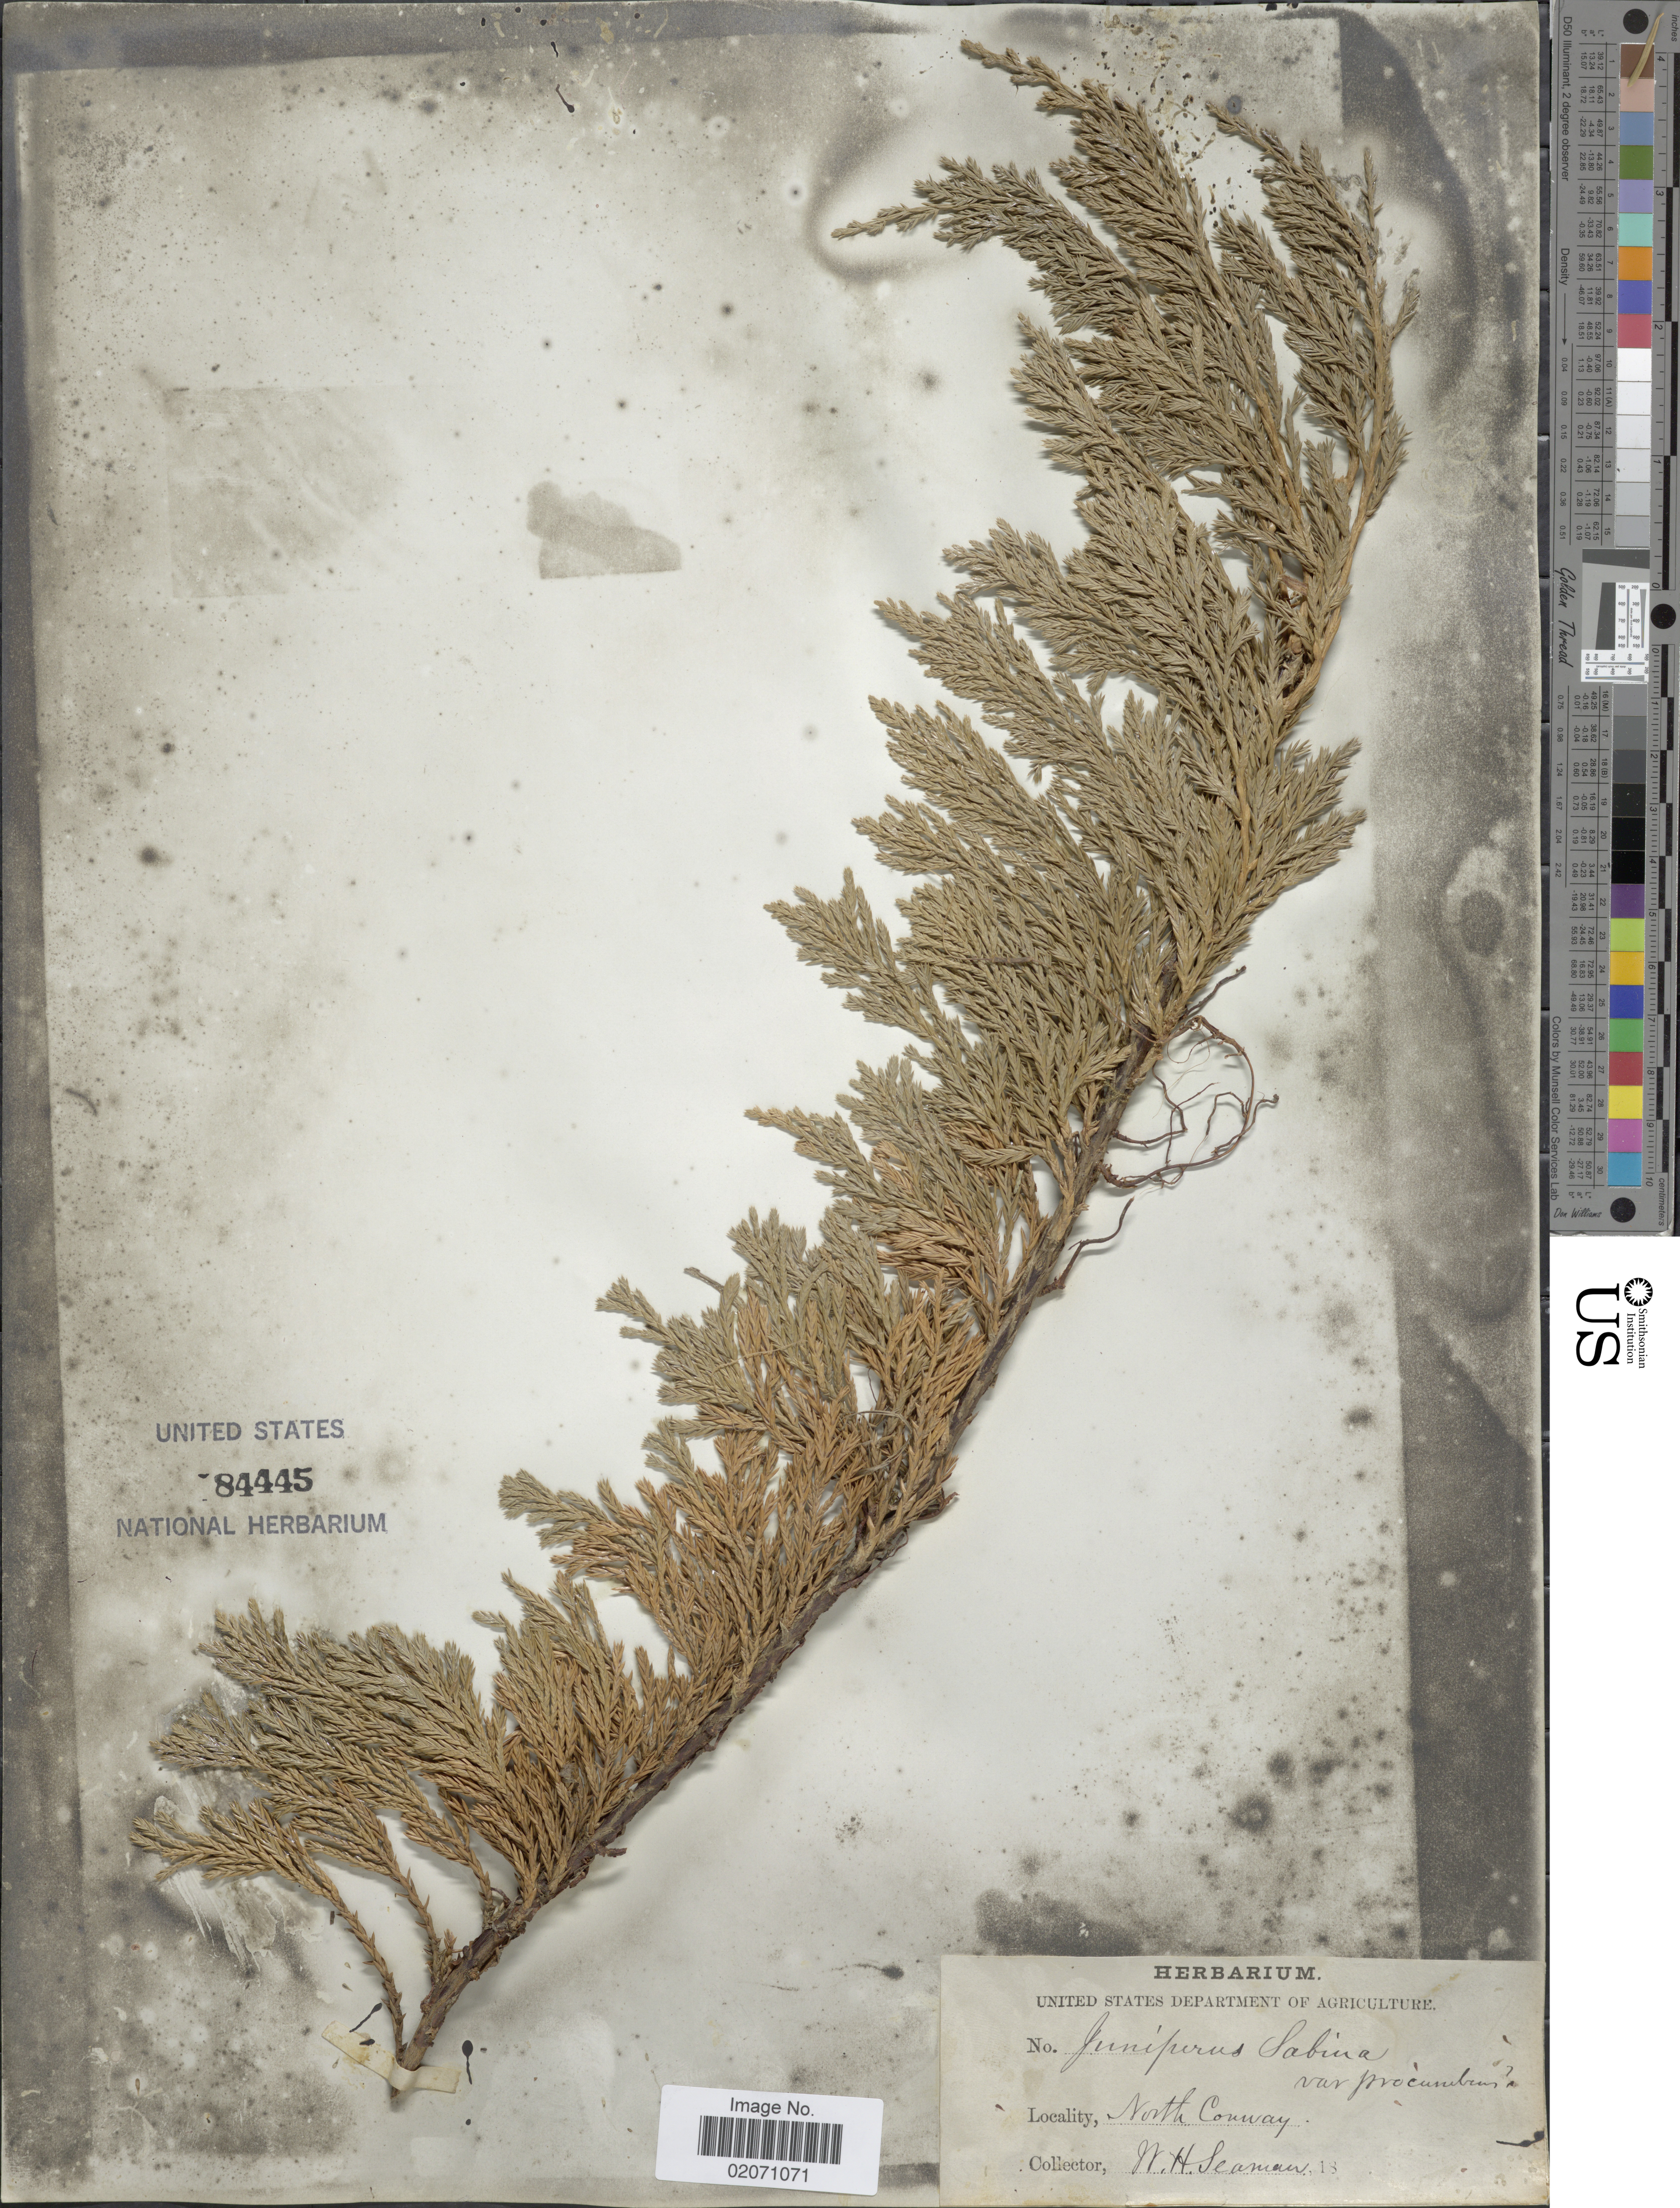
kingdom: Plantae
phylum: Tracheophyta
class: Pinopsida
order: Pinales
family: Cupressaceae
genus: Juniperus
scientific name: Juniperus horizontalis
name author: Moench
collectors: W. Seaman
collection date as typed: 18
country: United States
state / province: New Hampshire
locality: North Conway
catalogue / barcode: US 84445